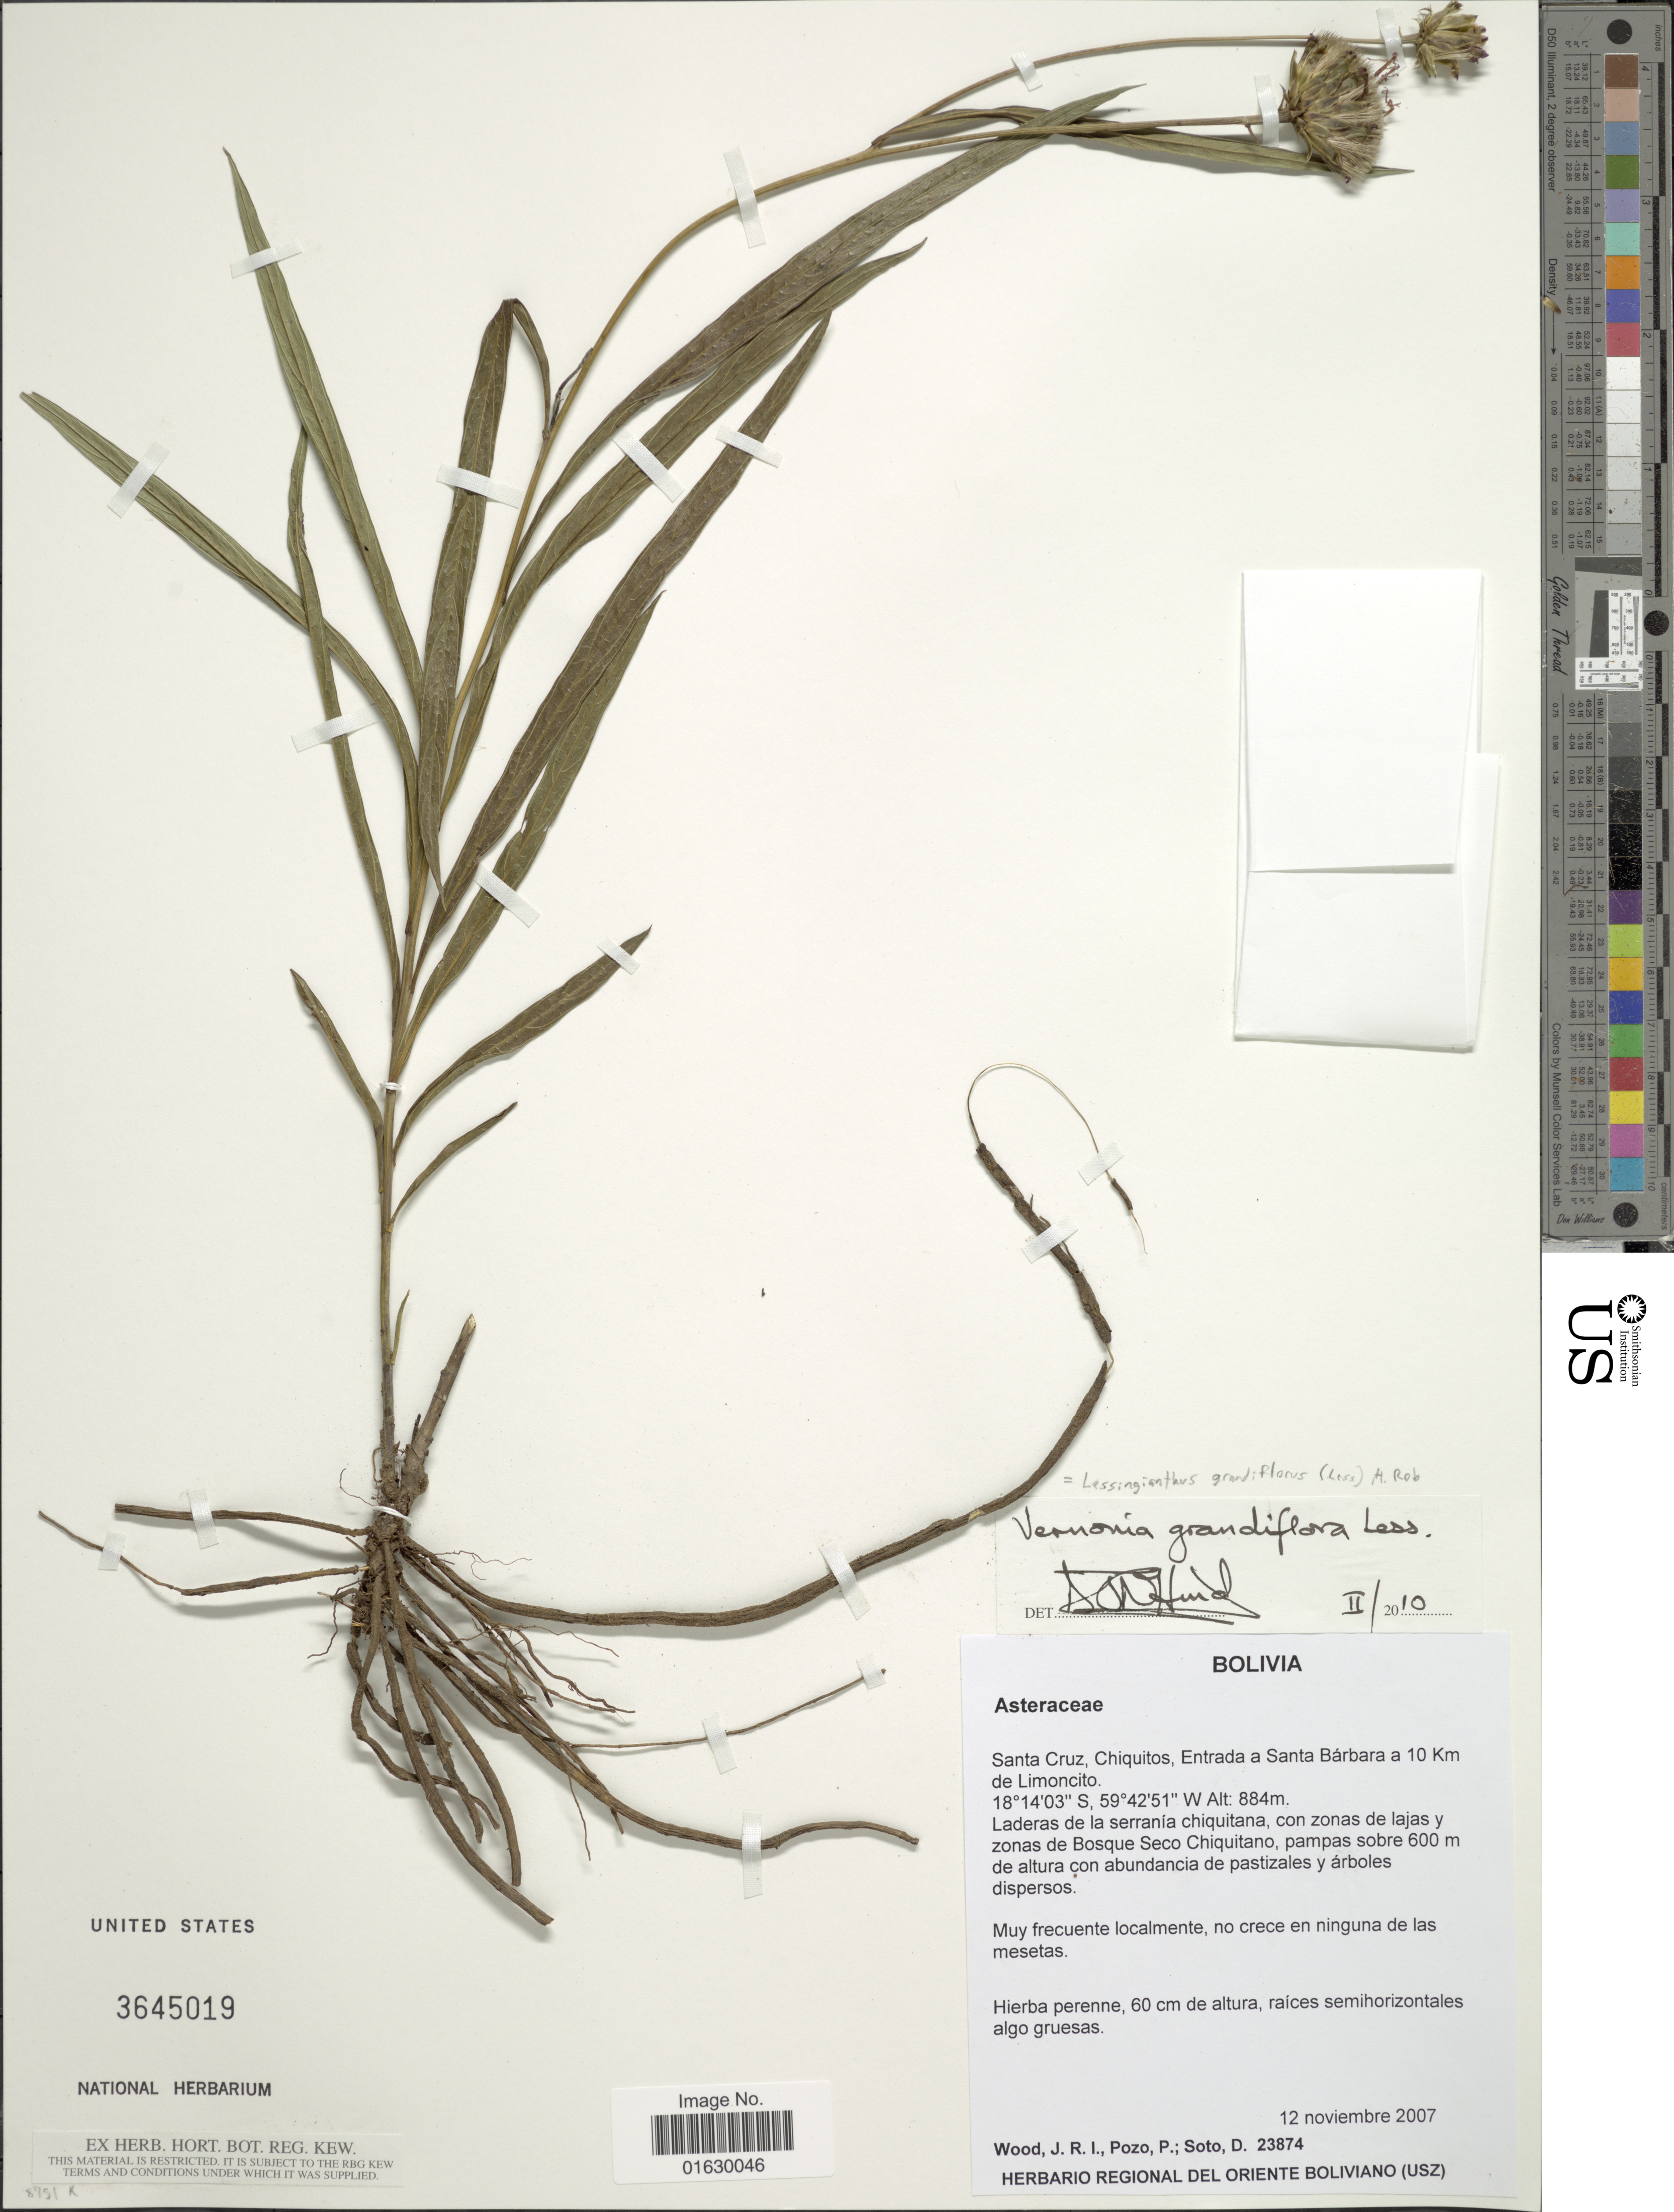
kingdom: Plantae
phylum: Tracheophyta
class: Magnoliopsida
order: Asterales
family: Asteraceae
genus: Lessingianthus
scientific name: Lessingianthus grandiflorus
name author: (Less.) H. Rob.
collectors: J. R. I. Wood, P. Pozo & D. Soto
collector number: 23874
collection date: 2007-11-12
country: Bolivia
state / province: Santa Cruz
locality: Santa Cruz, Chiquitos, entrada a Santa Barbara a 10 Km de Limoncito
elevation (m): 884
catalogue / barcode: US 3645019